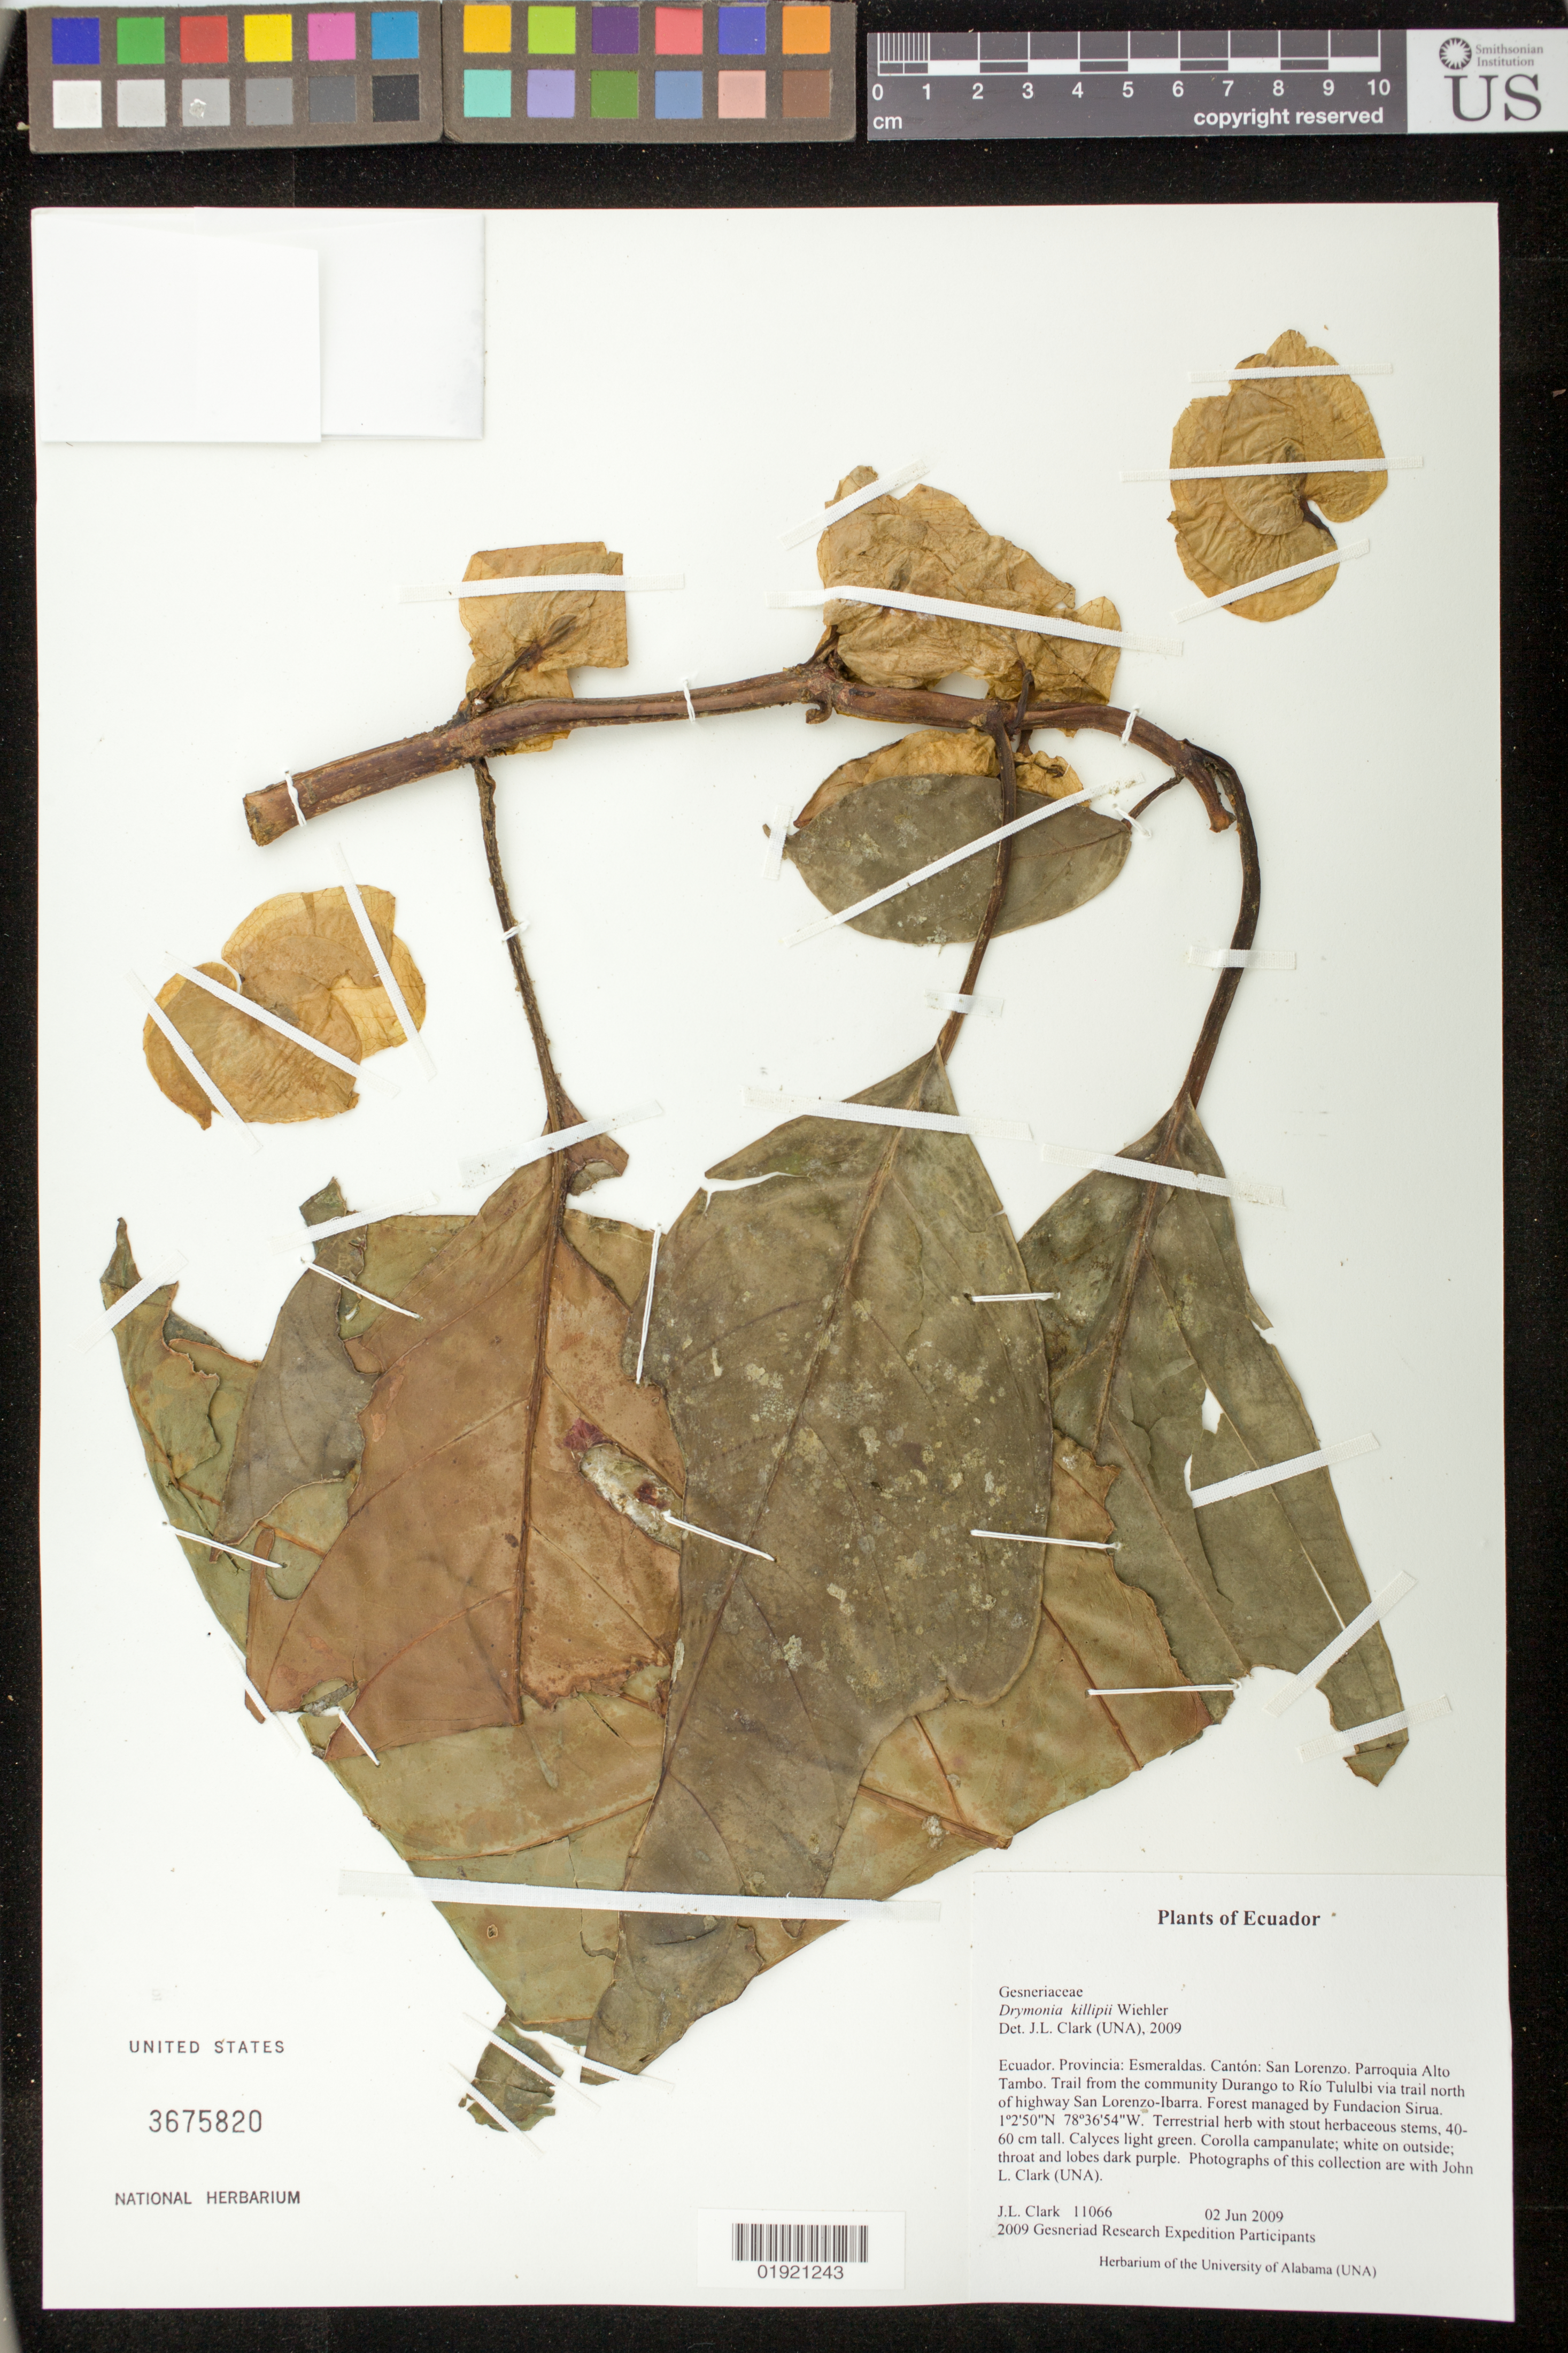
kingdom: Plantae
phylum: Tracheophyta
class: Magnoliopsida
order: Lamiales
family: Gesneriaceae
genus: Drymonia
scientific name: Drymonia killipii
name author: Wiehler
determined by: Clark, J. L.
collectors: J. L. Clark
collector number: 11066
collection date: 2009-06-02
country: Ecuador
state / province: Esmeraldas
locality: Canton: San Lorenzo. Parroquia Alto Tambo. Trail from the community Durango to Rio Tululbi via trail north of highway San Lorenzo-Ibarra. Forest managed by Fundacion Sirua.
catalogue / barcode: US 3675820